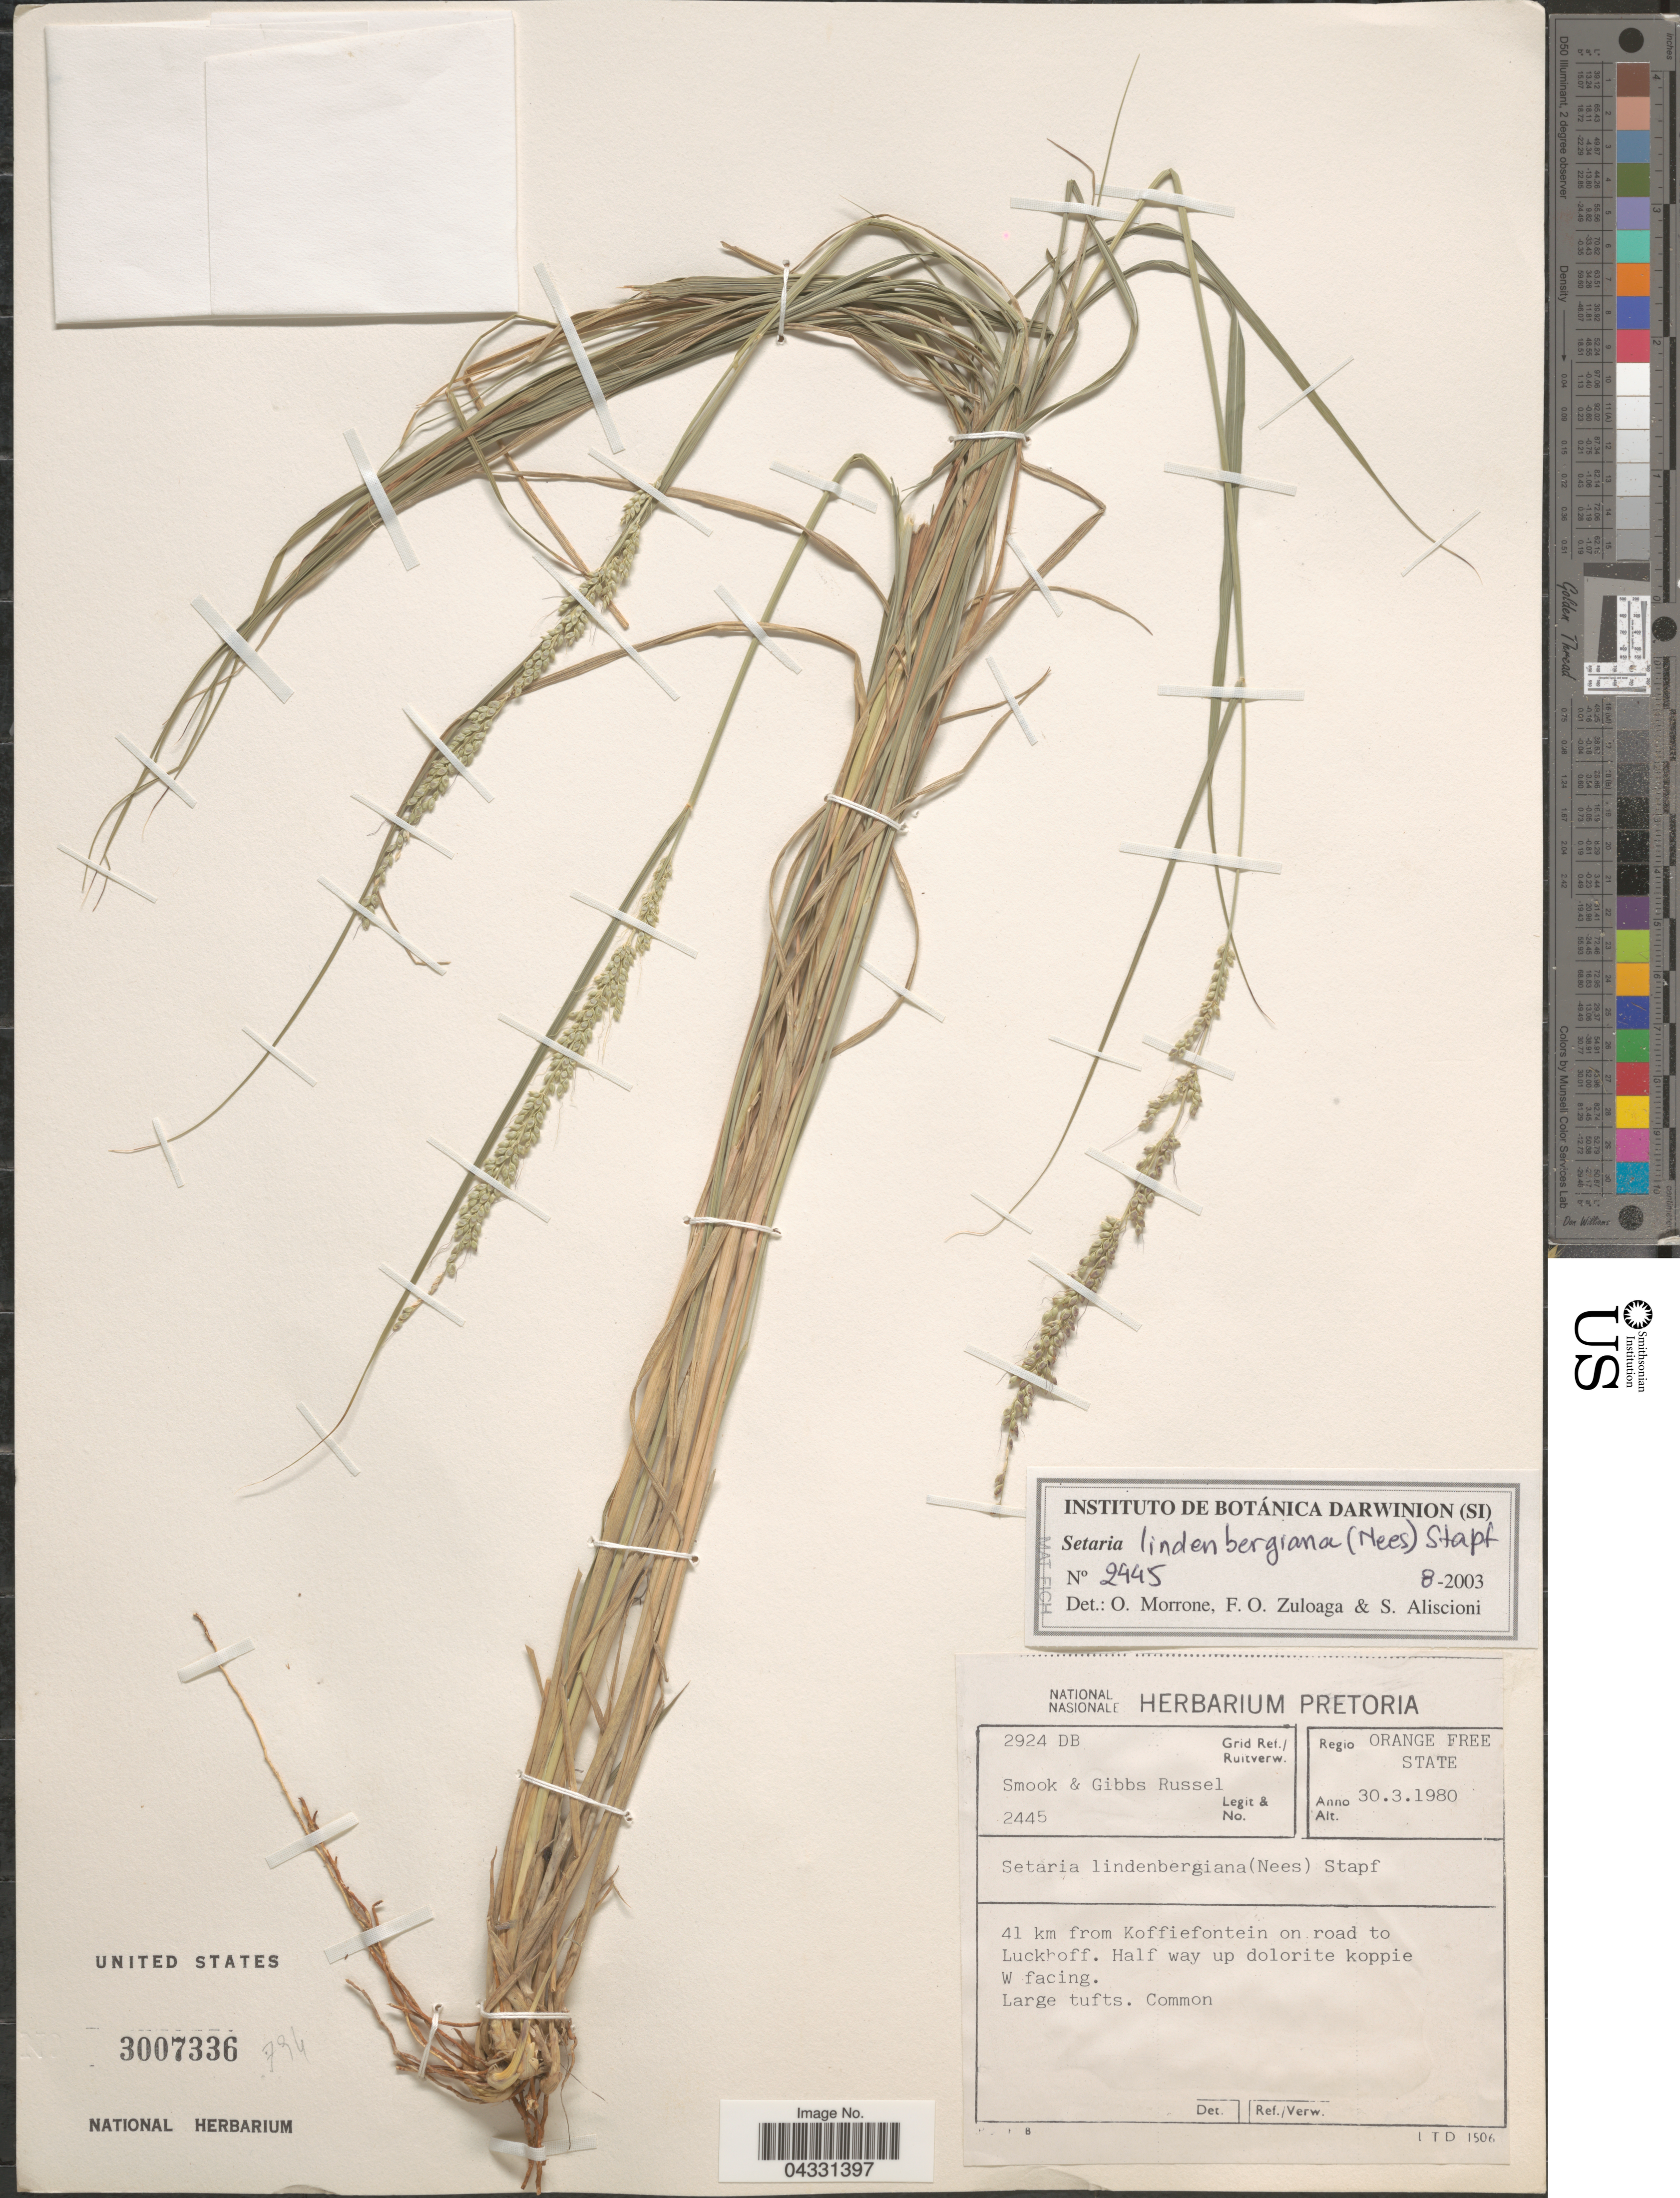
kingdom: Plantae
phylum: Tracheophyta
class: Liliopsida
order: Poales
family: Poaceae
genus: Setaria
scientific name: Setaria lindenbergiana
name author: (Nees) Stapf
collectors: Smook & Gibbs-Russell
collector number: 2445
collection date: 1980-03-30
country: South Africa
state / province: Free State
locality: Grid Ref./Ruitverw. 2924 DB. Regio Orange Free State. 41 km from Koffiefontein on road to Luckhoff. Half way up dolorite koppie W facing.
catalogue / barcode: US 3007336